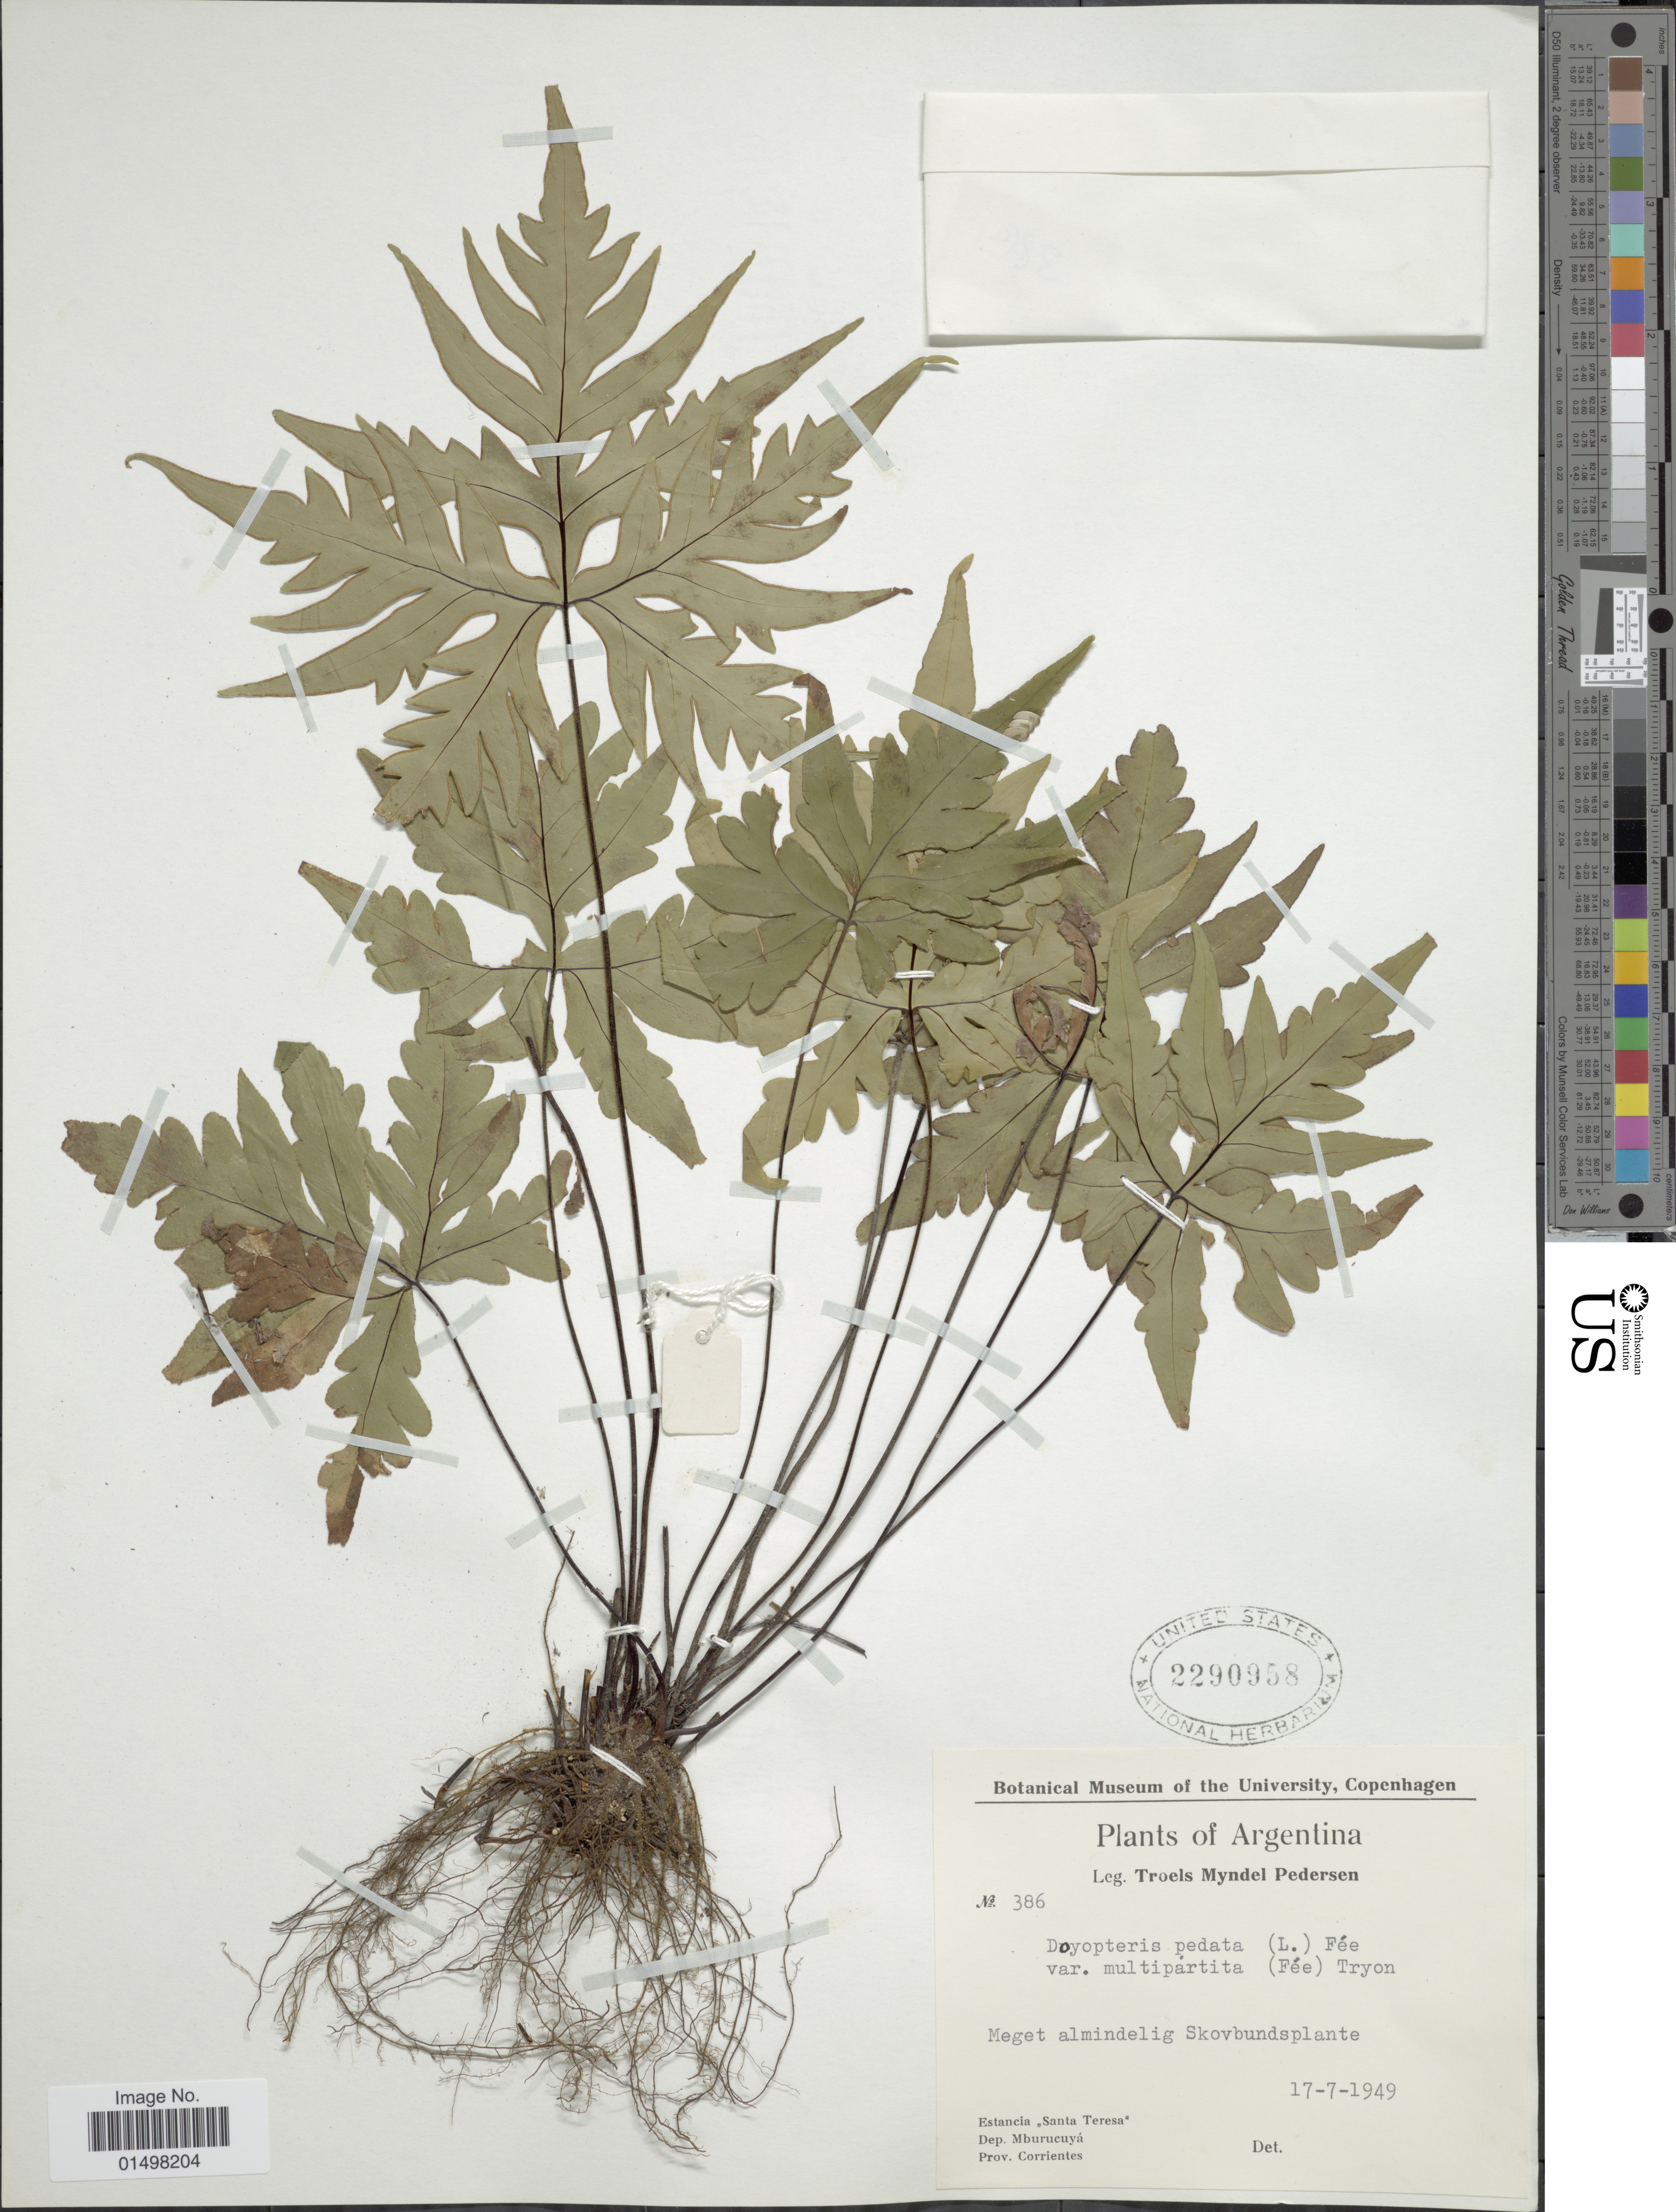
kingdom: Plantae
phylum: Tracheophyta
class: Polypodiopsida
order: Polypodiales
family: Pteridaceae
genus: Doryopteris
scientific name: Doryopteris pedata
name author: (L.) Fée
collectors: T. Pederson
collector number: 386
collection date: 1949-07-17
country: Argentina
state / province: Corrientes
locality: Estancia ,,Santa Teresa'. Dep. Mburucuya. Prov. Corrientes.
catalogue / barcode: US 2290958